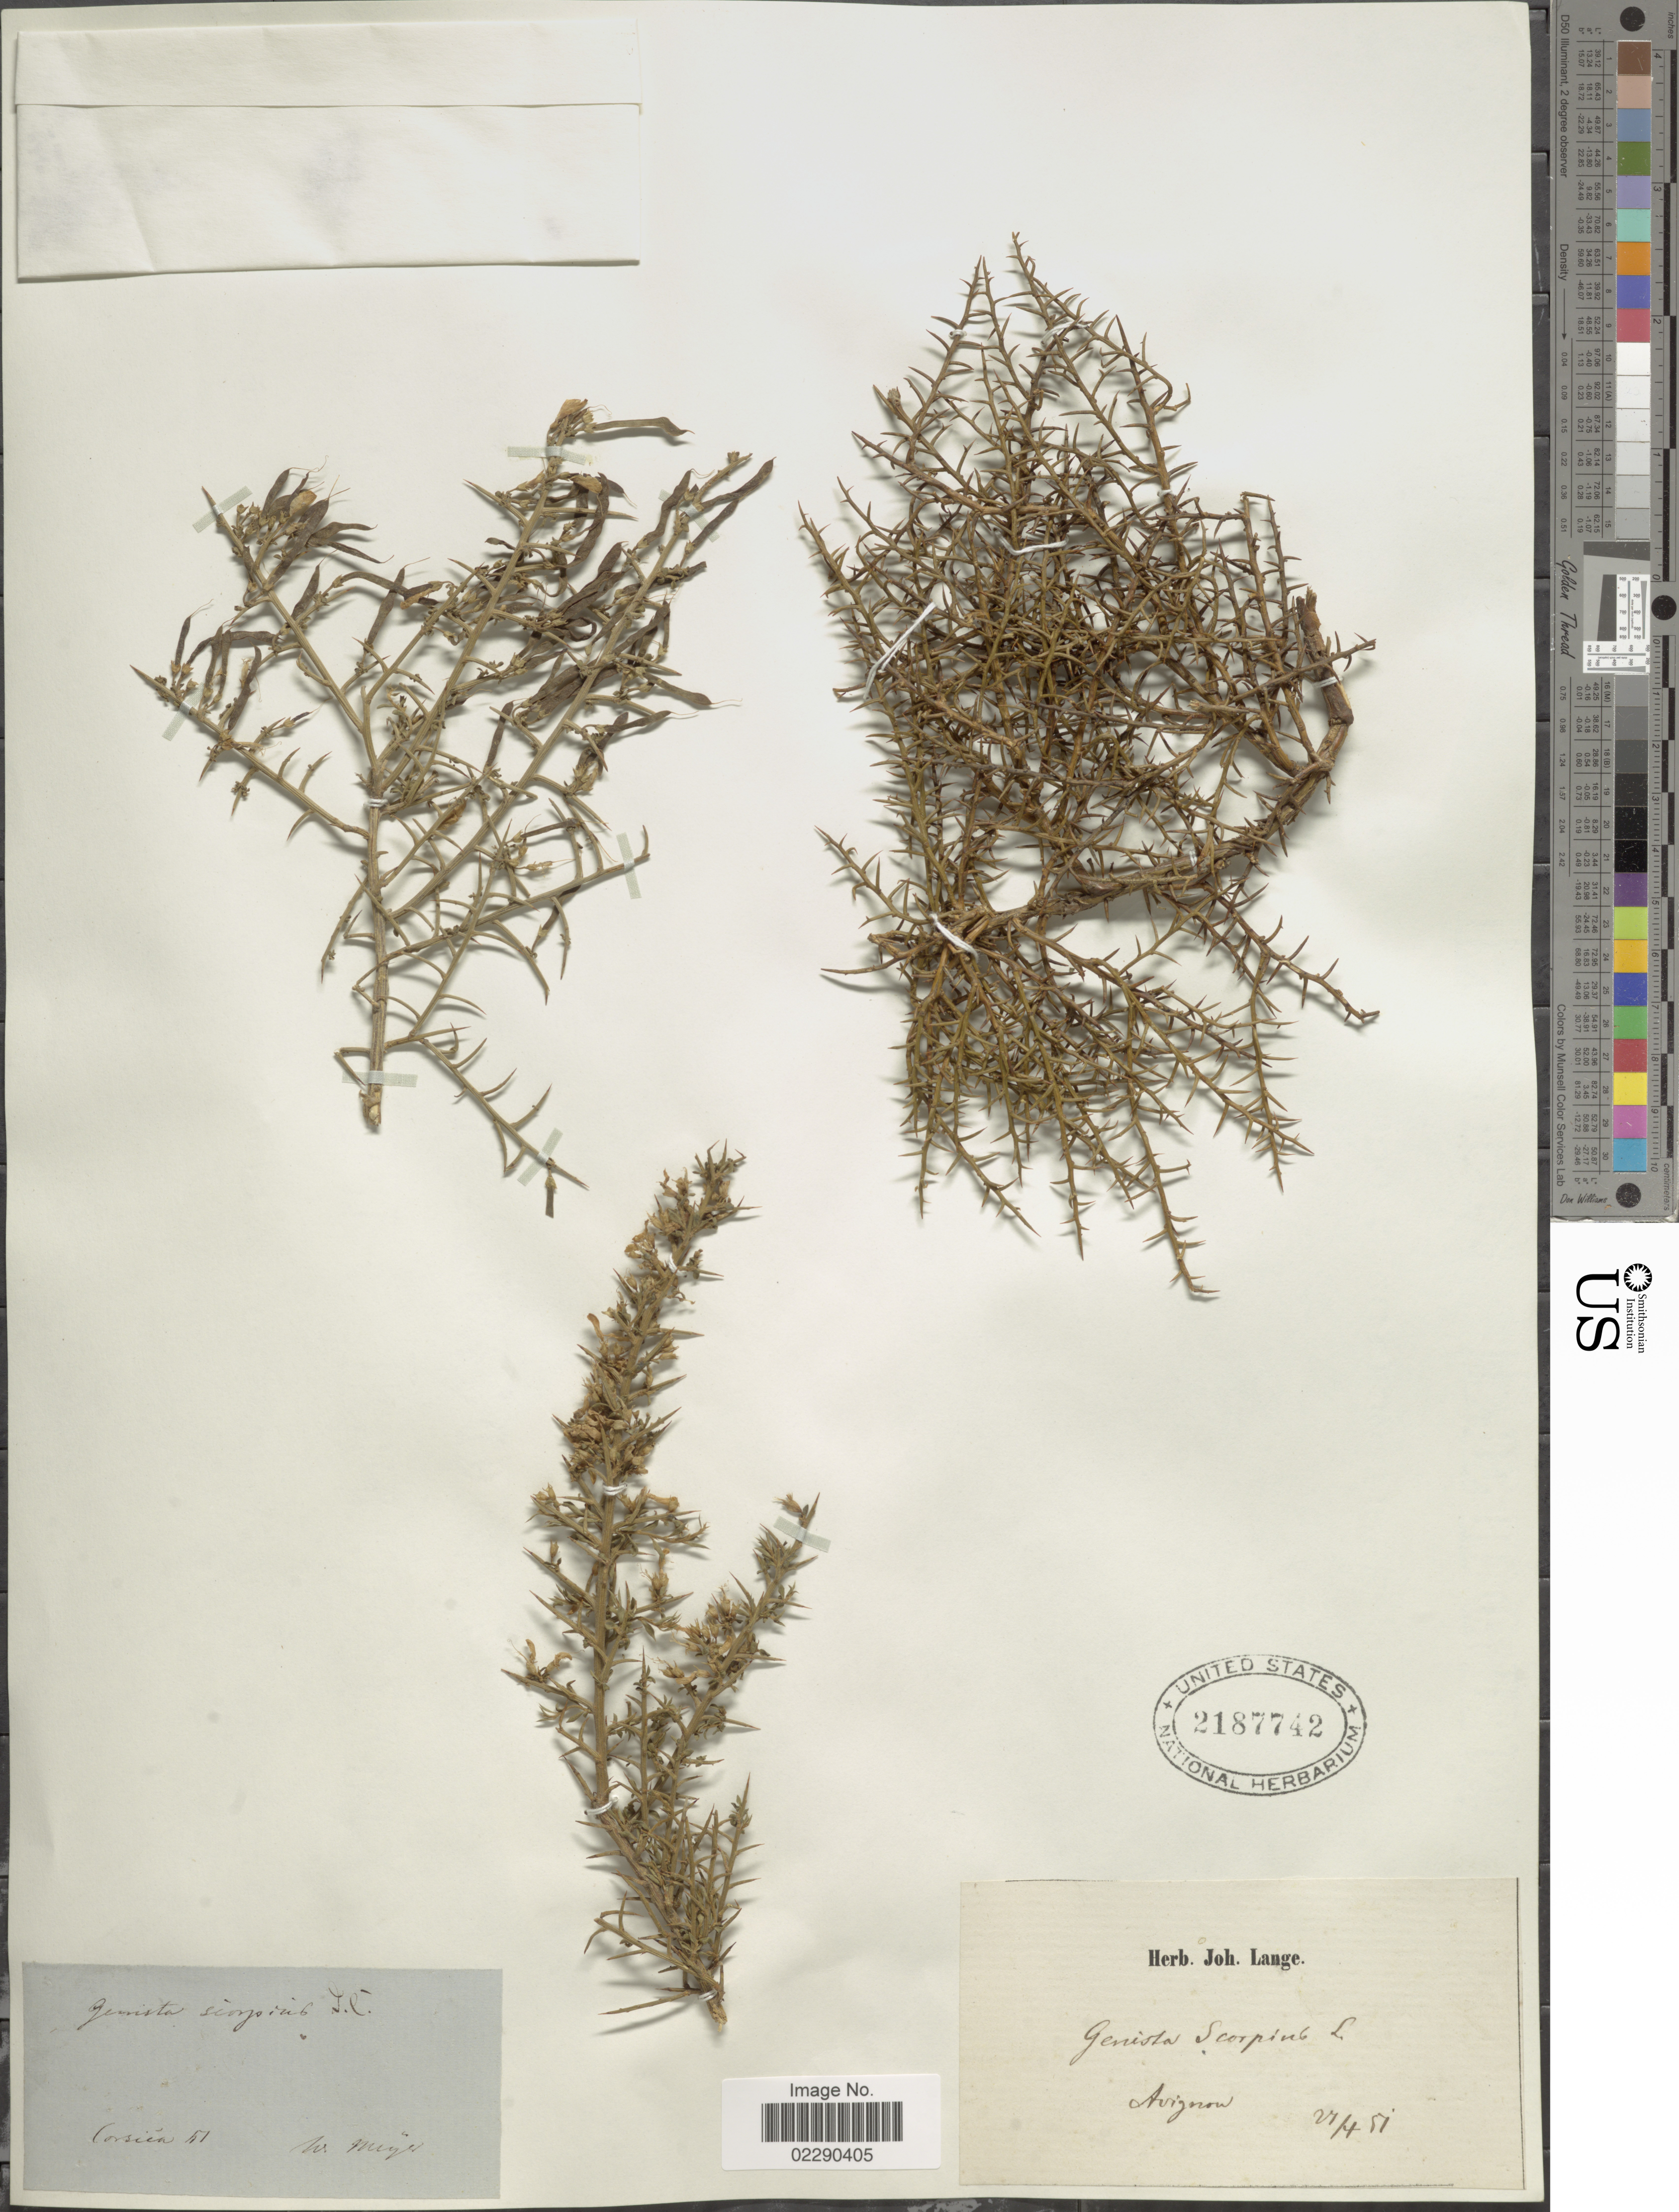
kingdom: Plantae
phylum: Tracheophyta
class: Magnoliopsida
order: Fabales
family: Fabaceae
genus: Genista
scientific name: Genista scorpius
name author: (L.) DC.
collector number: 51?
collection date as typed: Transcribed d/m/y: 27/4/51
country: France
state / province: Corsica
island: Corse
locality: Corsiea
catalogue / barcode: US 2187742